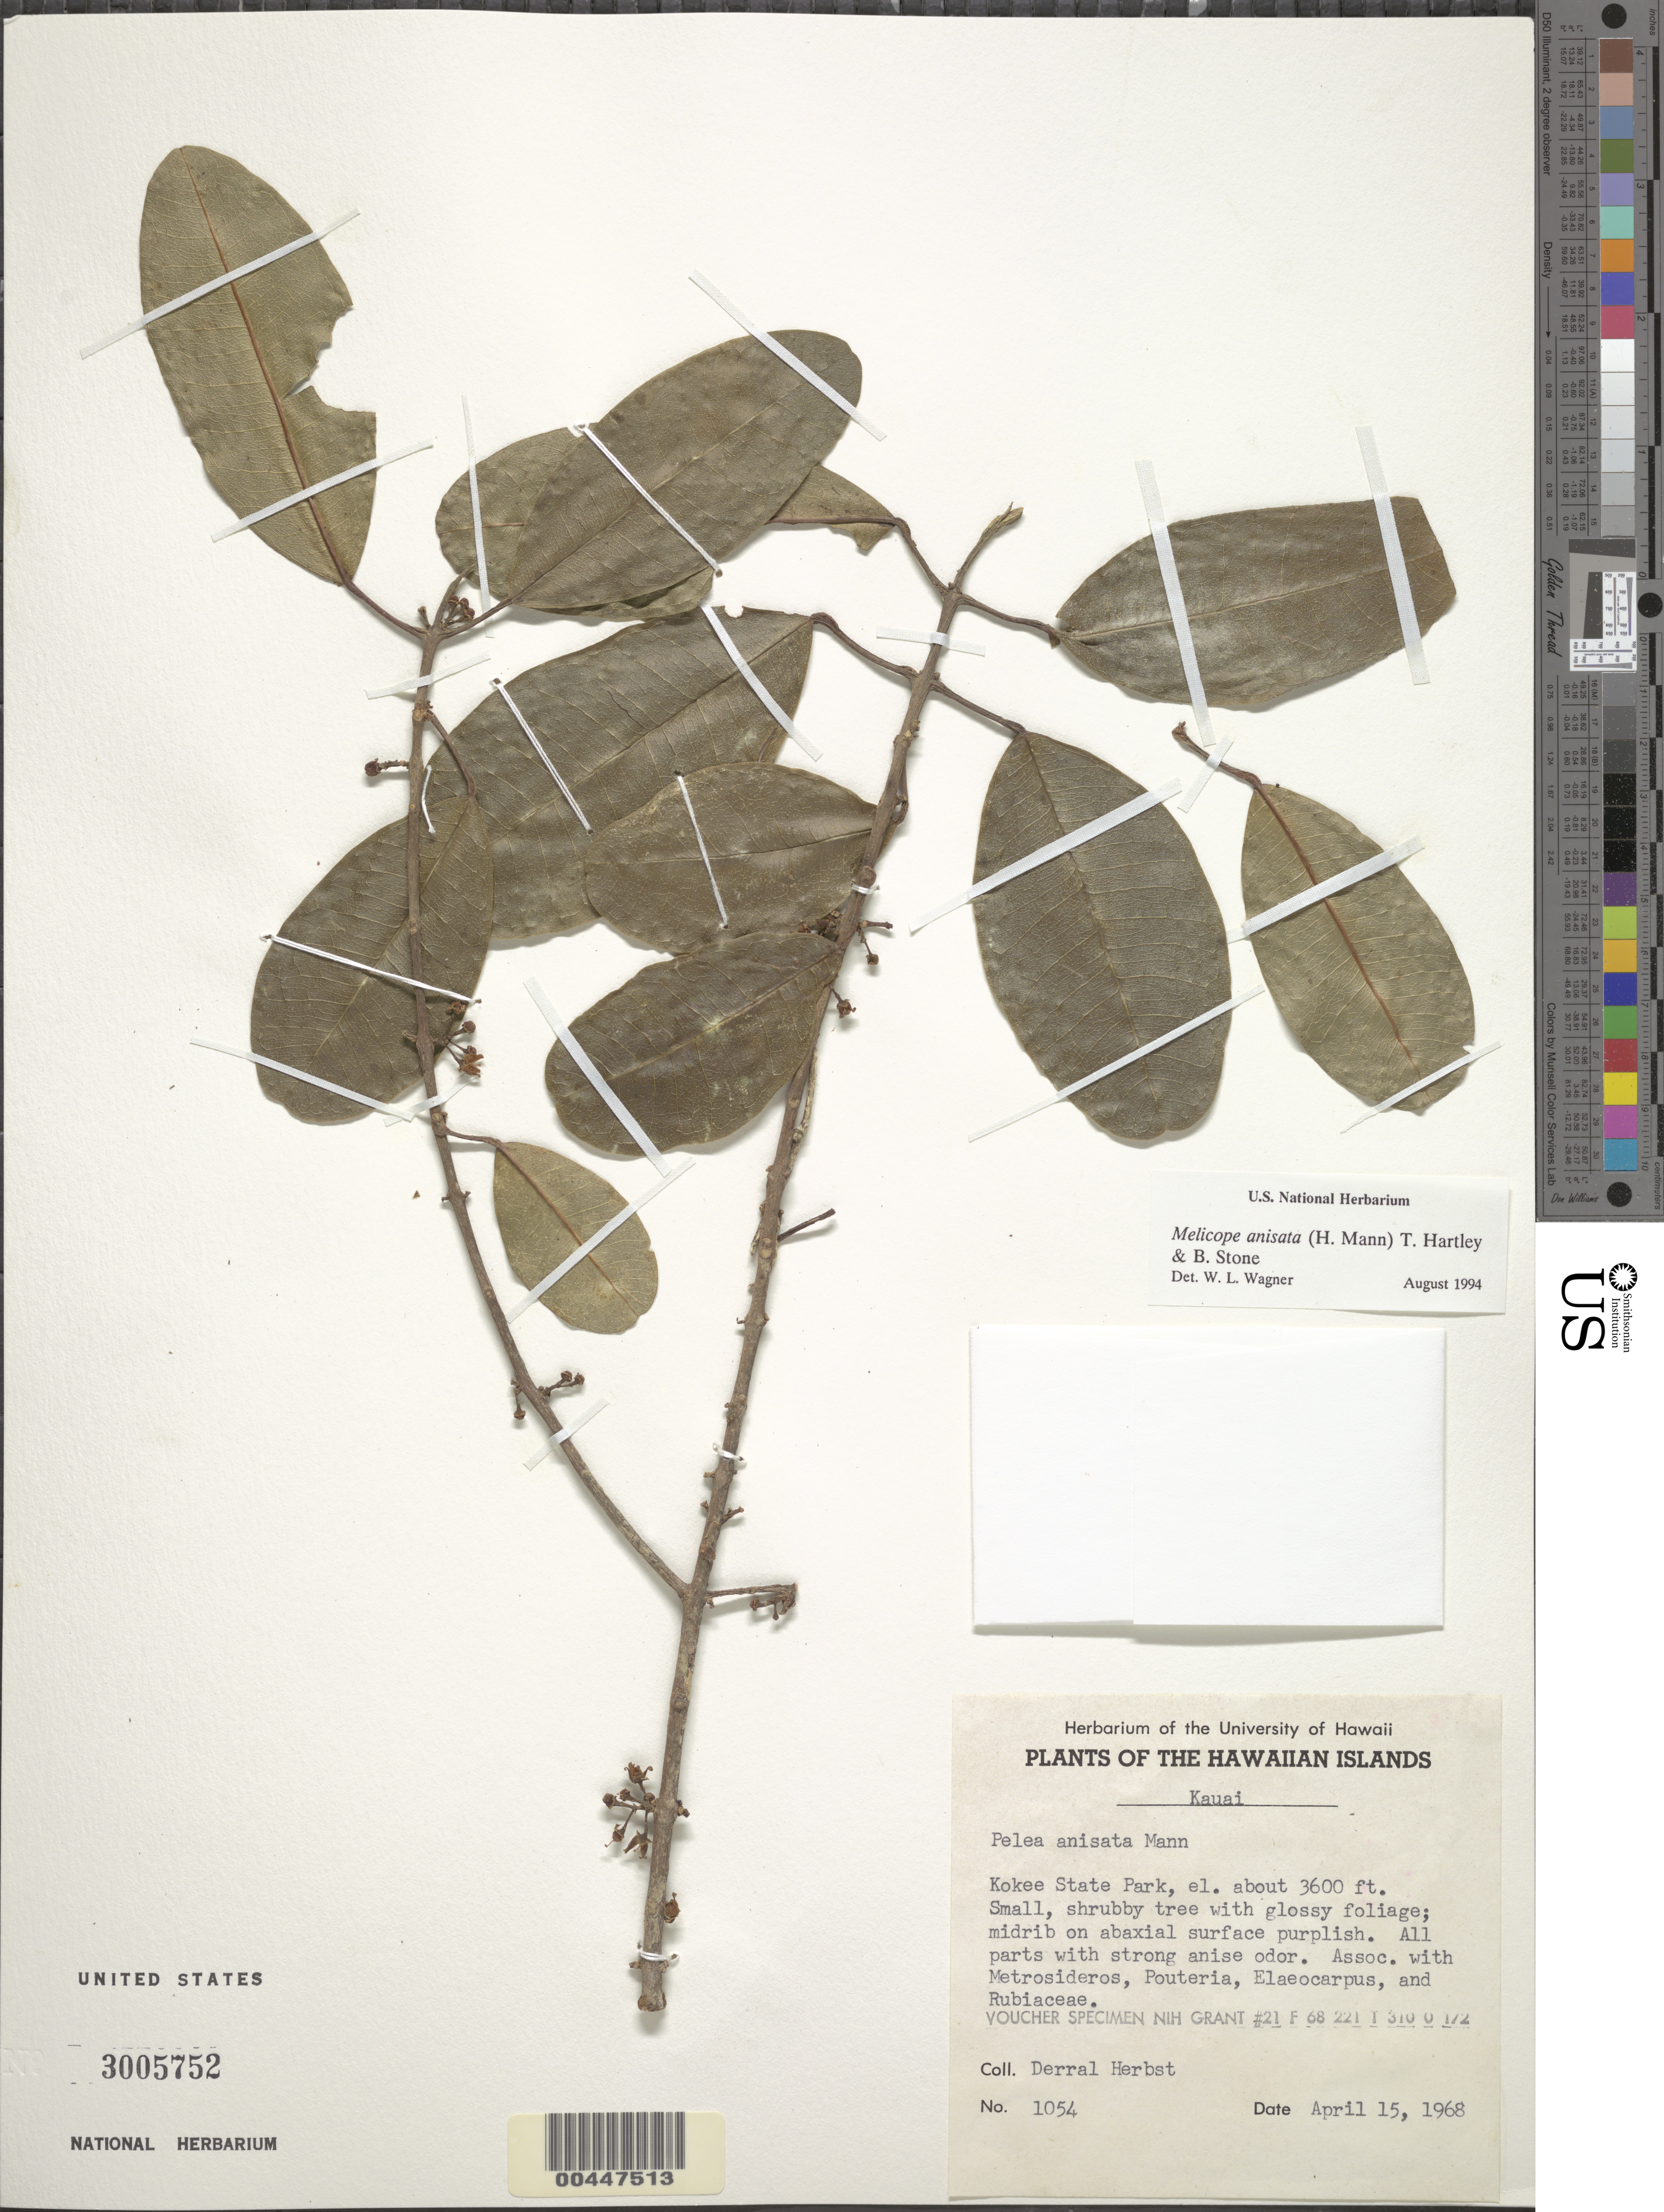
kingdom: Plantae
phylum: Tracheophyta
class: Magnoliopsida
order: Sapindales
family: Rutaceae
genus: Melicope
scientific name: Melicope anisata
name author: (H. Mann) T.G. Hartley & B.C. Stone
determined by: Wagner, W. L., (BOT), Smithsonian Institution - National Museum of Natural History (UNITED STATES)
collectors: D. R. Herbst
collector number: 1054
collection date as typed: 15 Apr 1968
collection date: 1968-04-15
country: United States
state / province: Hawaii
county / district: Kauai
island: Kaua'i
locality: Kokee State Park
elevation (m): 1097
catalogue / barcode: US 3005752